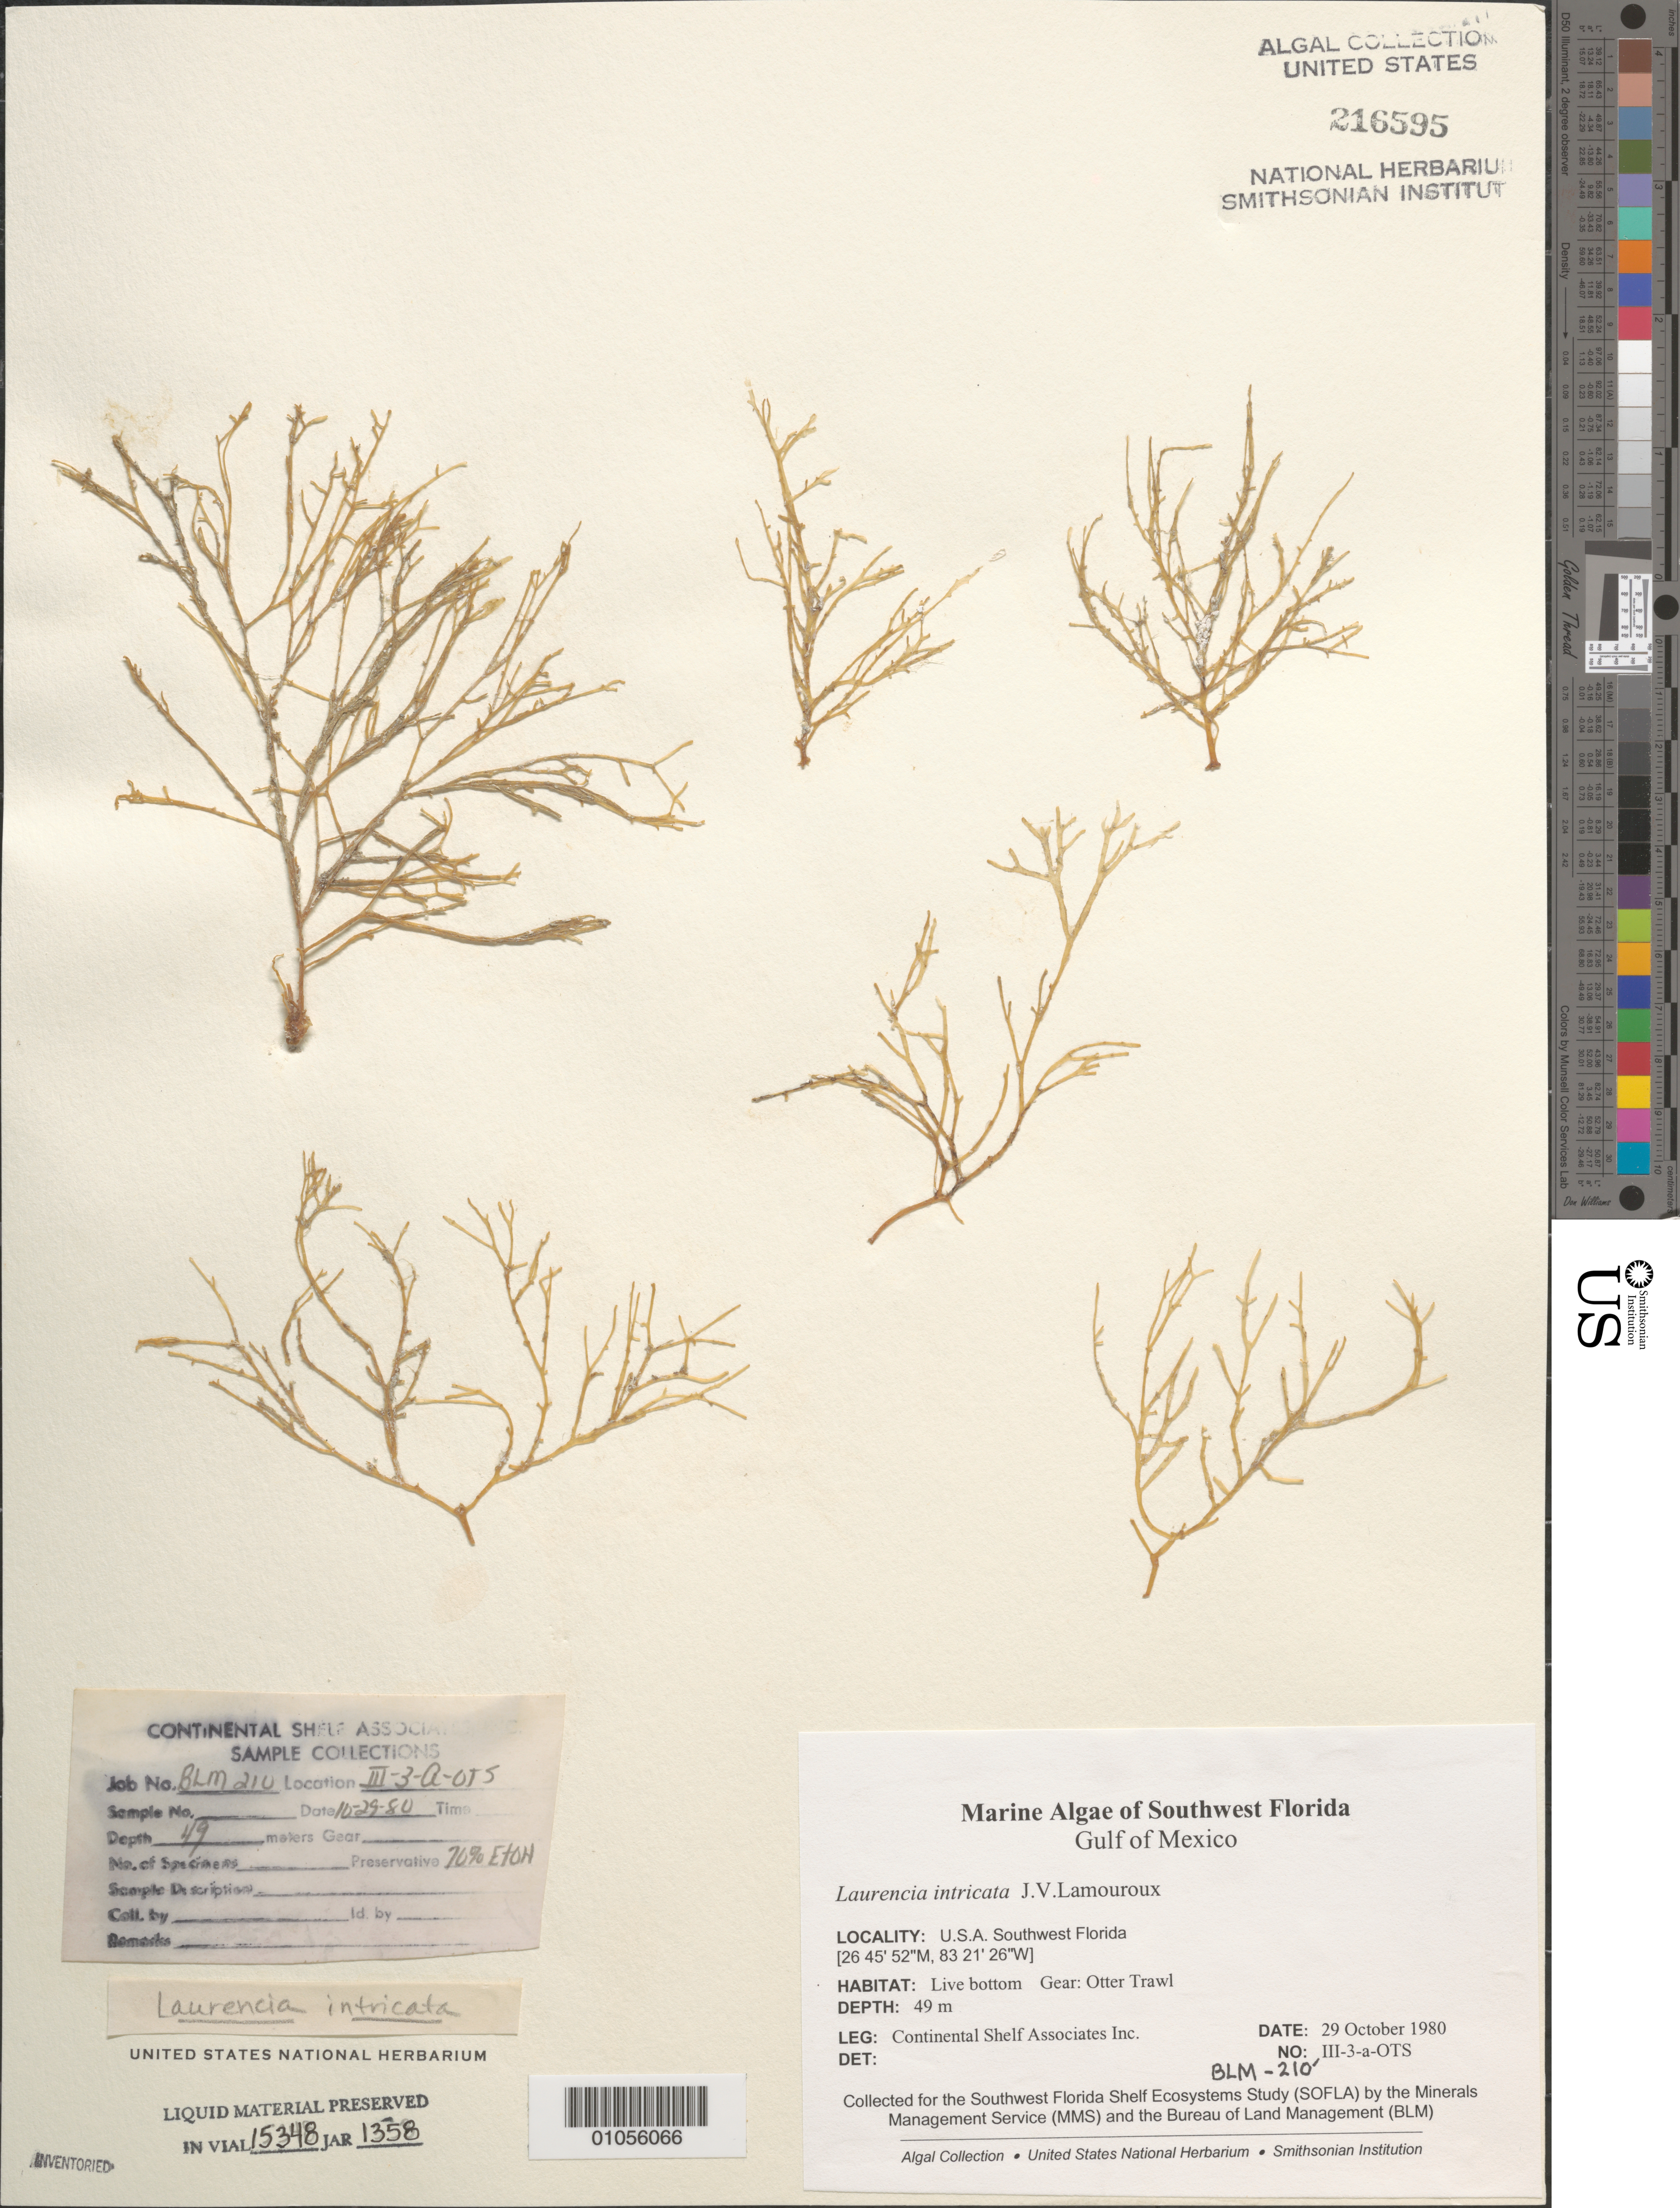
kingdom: Plantae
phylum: Rhodophyta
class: Florideophyceae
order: Ceramiales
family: Rhodomelaceae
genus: Laurencia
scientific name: Laurencia intricata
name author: J.V.Lamouroux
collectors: Continental Shelf Associates for the MMS/BLM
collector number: BLM-321-III-3-A-OTS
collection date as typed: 29 Oct 1980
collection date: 1980-10-29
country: United States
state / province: Florida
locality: Gulf of Mexico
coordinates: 26 45'52"N, 83 21'26"W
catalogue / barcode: US 216595